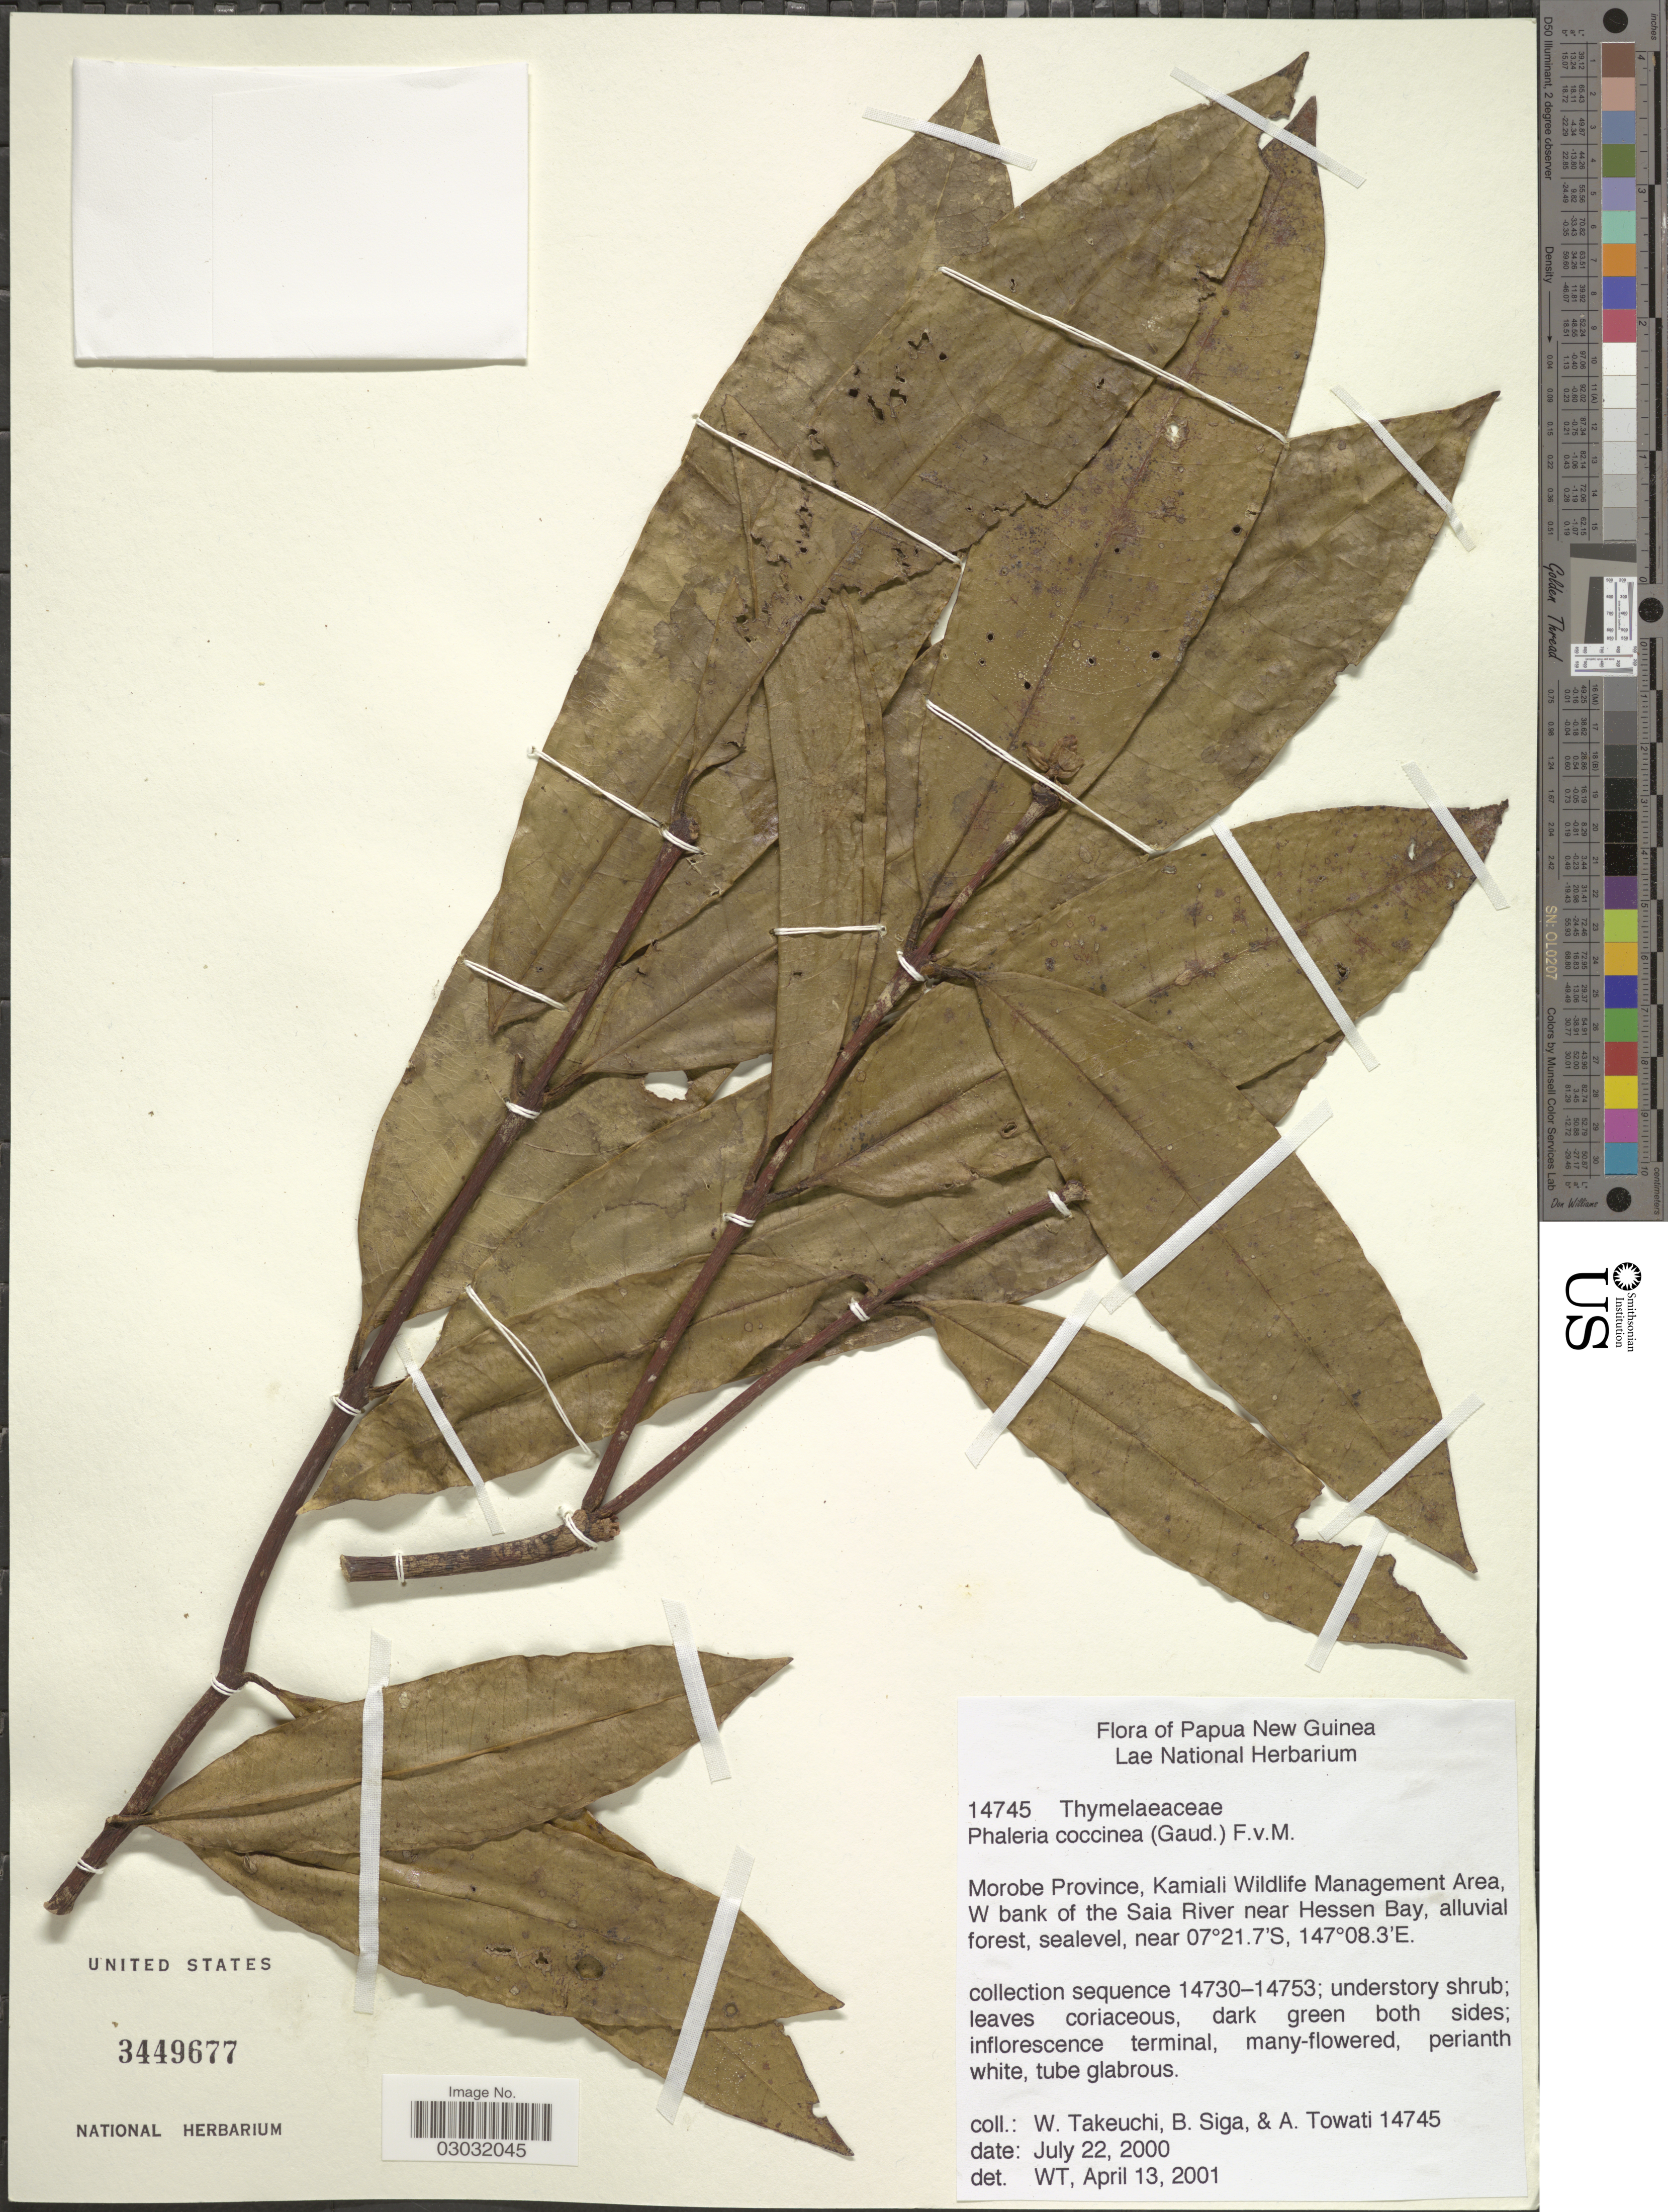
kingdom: Plantae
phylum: Tracheophyta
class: Magnoliopsida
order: Malvales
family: Thymelaeaceae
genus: Phaleria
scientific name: Phaleria coccinea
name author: (Gaudich.) F. Muell.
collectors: W. Takeuchi, B. Siga & A. Towati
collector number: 14745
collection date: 2000-07-22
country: Papua New Guinea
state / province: Morobe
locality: Morobe Province, Kamiali Wildlife Managment Area, W bank of the Saia River near Hessen Bay.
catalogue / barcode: US 3449677